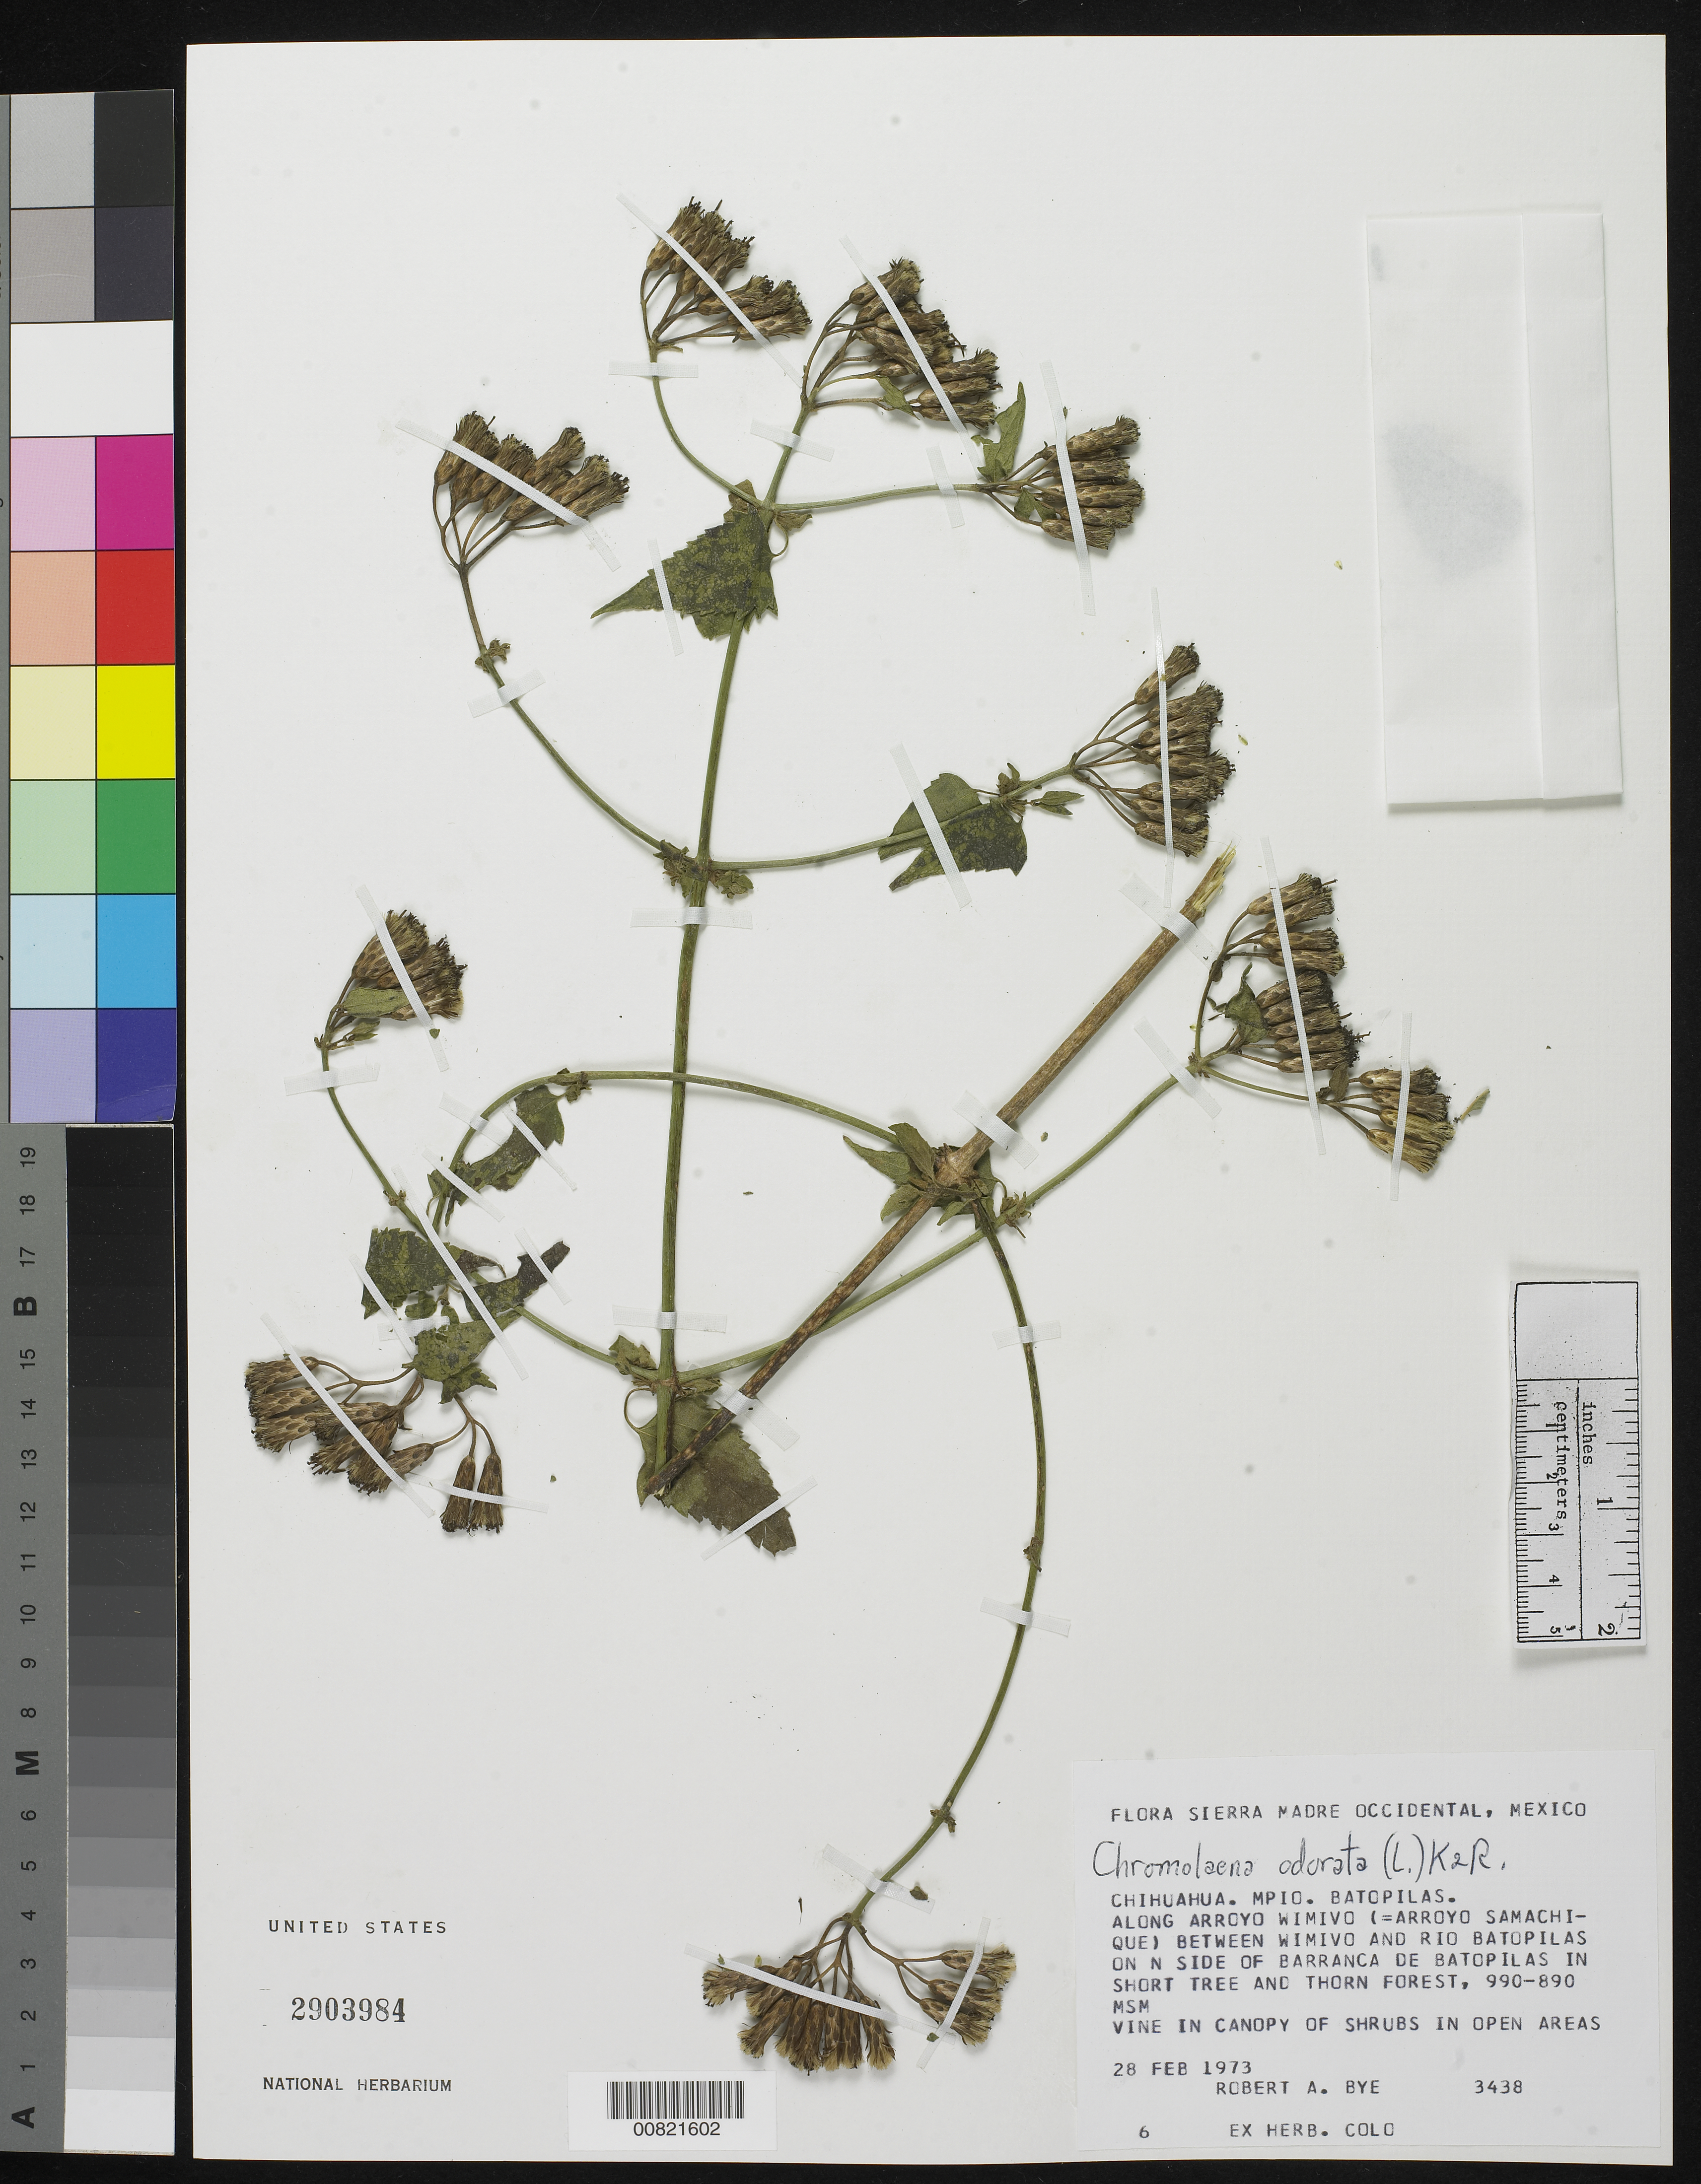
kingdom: Plantae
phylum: Tracheophyta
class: Magnoliopsida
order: Asterales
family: Asteraceae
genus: Chromolaena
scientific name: Chromolaena odorata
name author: (L.) R.M. King & H. Rob.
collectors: R. A. Bye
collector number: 3438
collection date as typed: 28 Feb 1973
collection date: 1973-02-28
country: Mexico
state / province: Chihuahua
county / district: Batopilas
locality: Along arroyo Wimivo (=arroyo Samachique) between Wimivo and Rio Batopilas on N side of Barranca de Batopilas, Municipio de Batopilas, Chihuahua.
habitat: Short tree and thorn forest. Vine in canopy of shrubs in open areas.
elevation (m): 990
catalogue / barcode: US 2903984